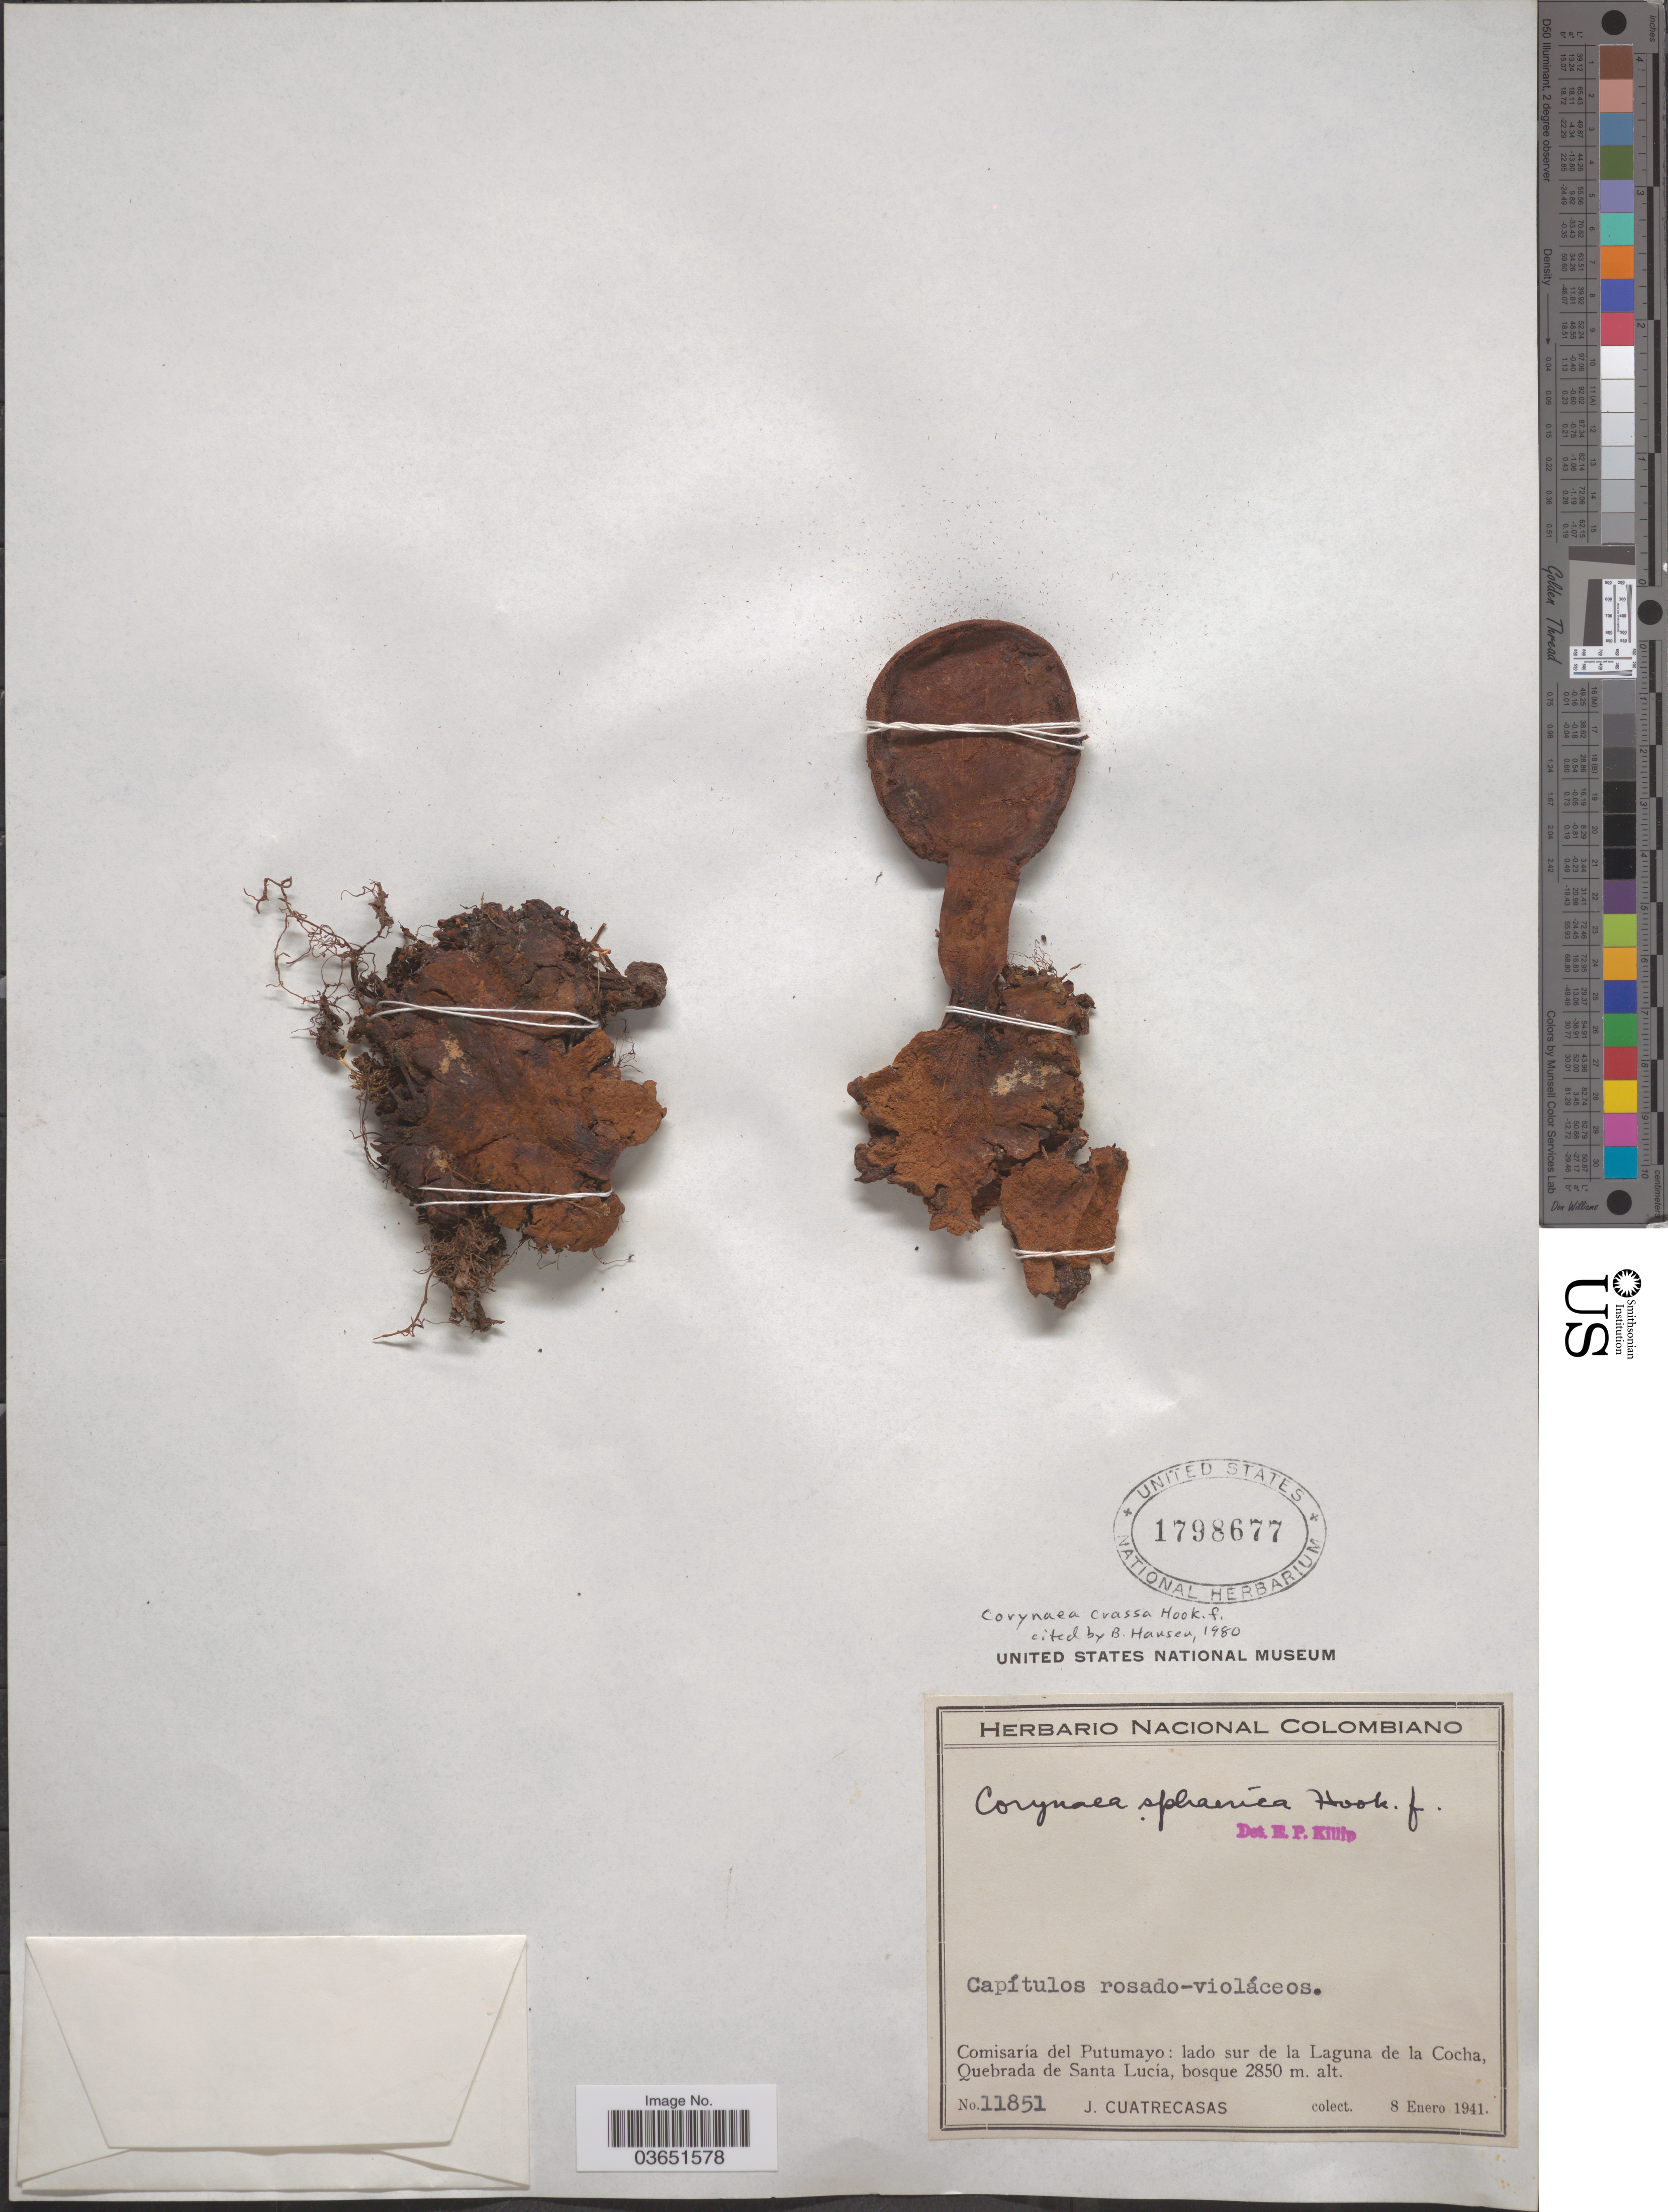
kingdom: Plantae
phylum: Tracheophyta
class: Magnoliopsida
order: Santalales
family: Balanophoraceae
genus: Corynaea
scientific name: Corynaea crassa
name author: Hook. f.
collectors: J. Cuatrecasas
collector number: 11851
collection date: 1941-01-08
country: Colombia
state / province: Putumayo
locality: Comisaría del Putumayo: lado sur de la Laguna de la Cocha, Quebrada de Santa Lucia.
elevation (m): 2850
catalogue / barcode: US 1798677